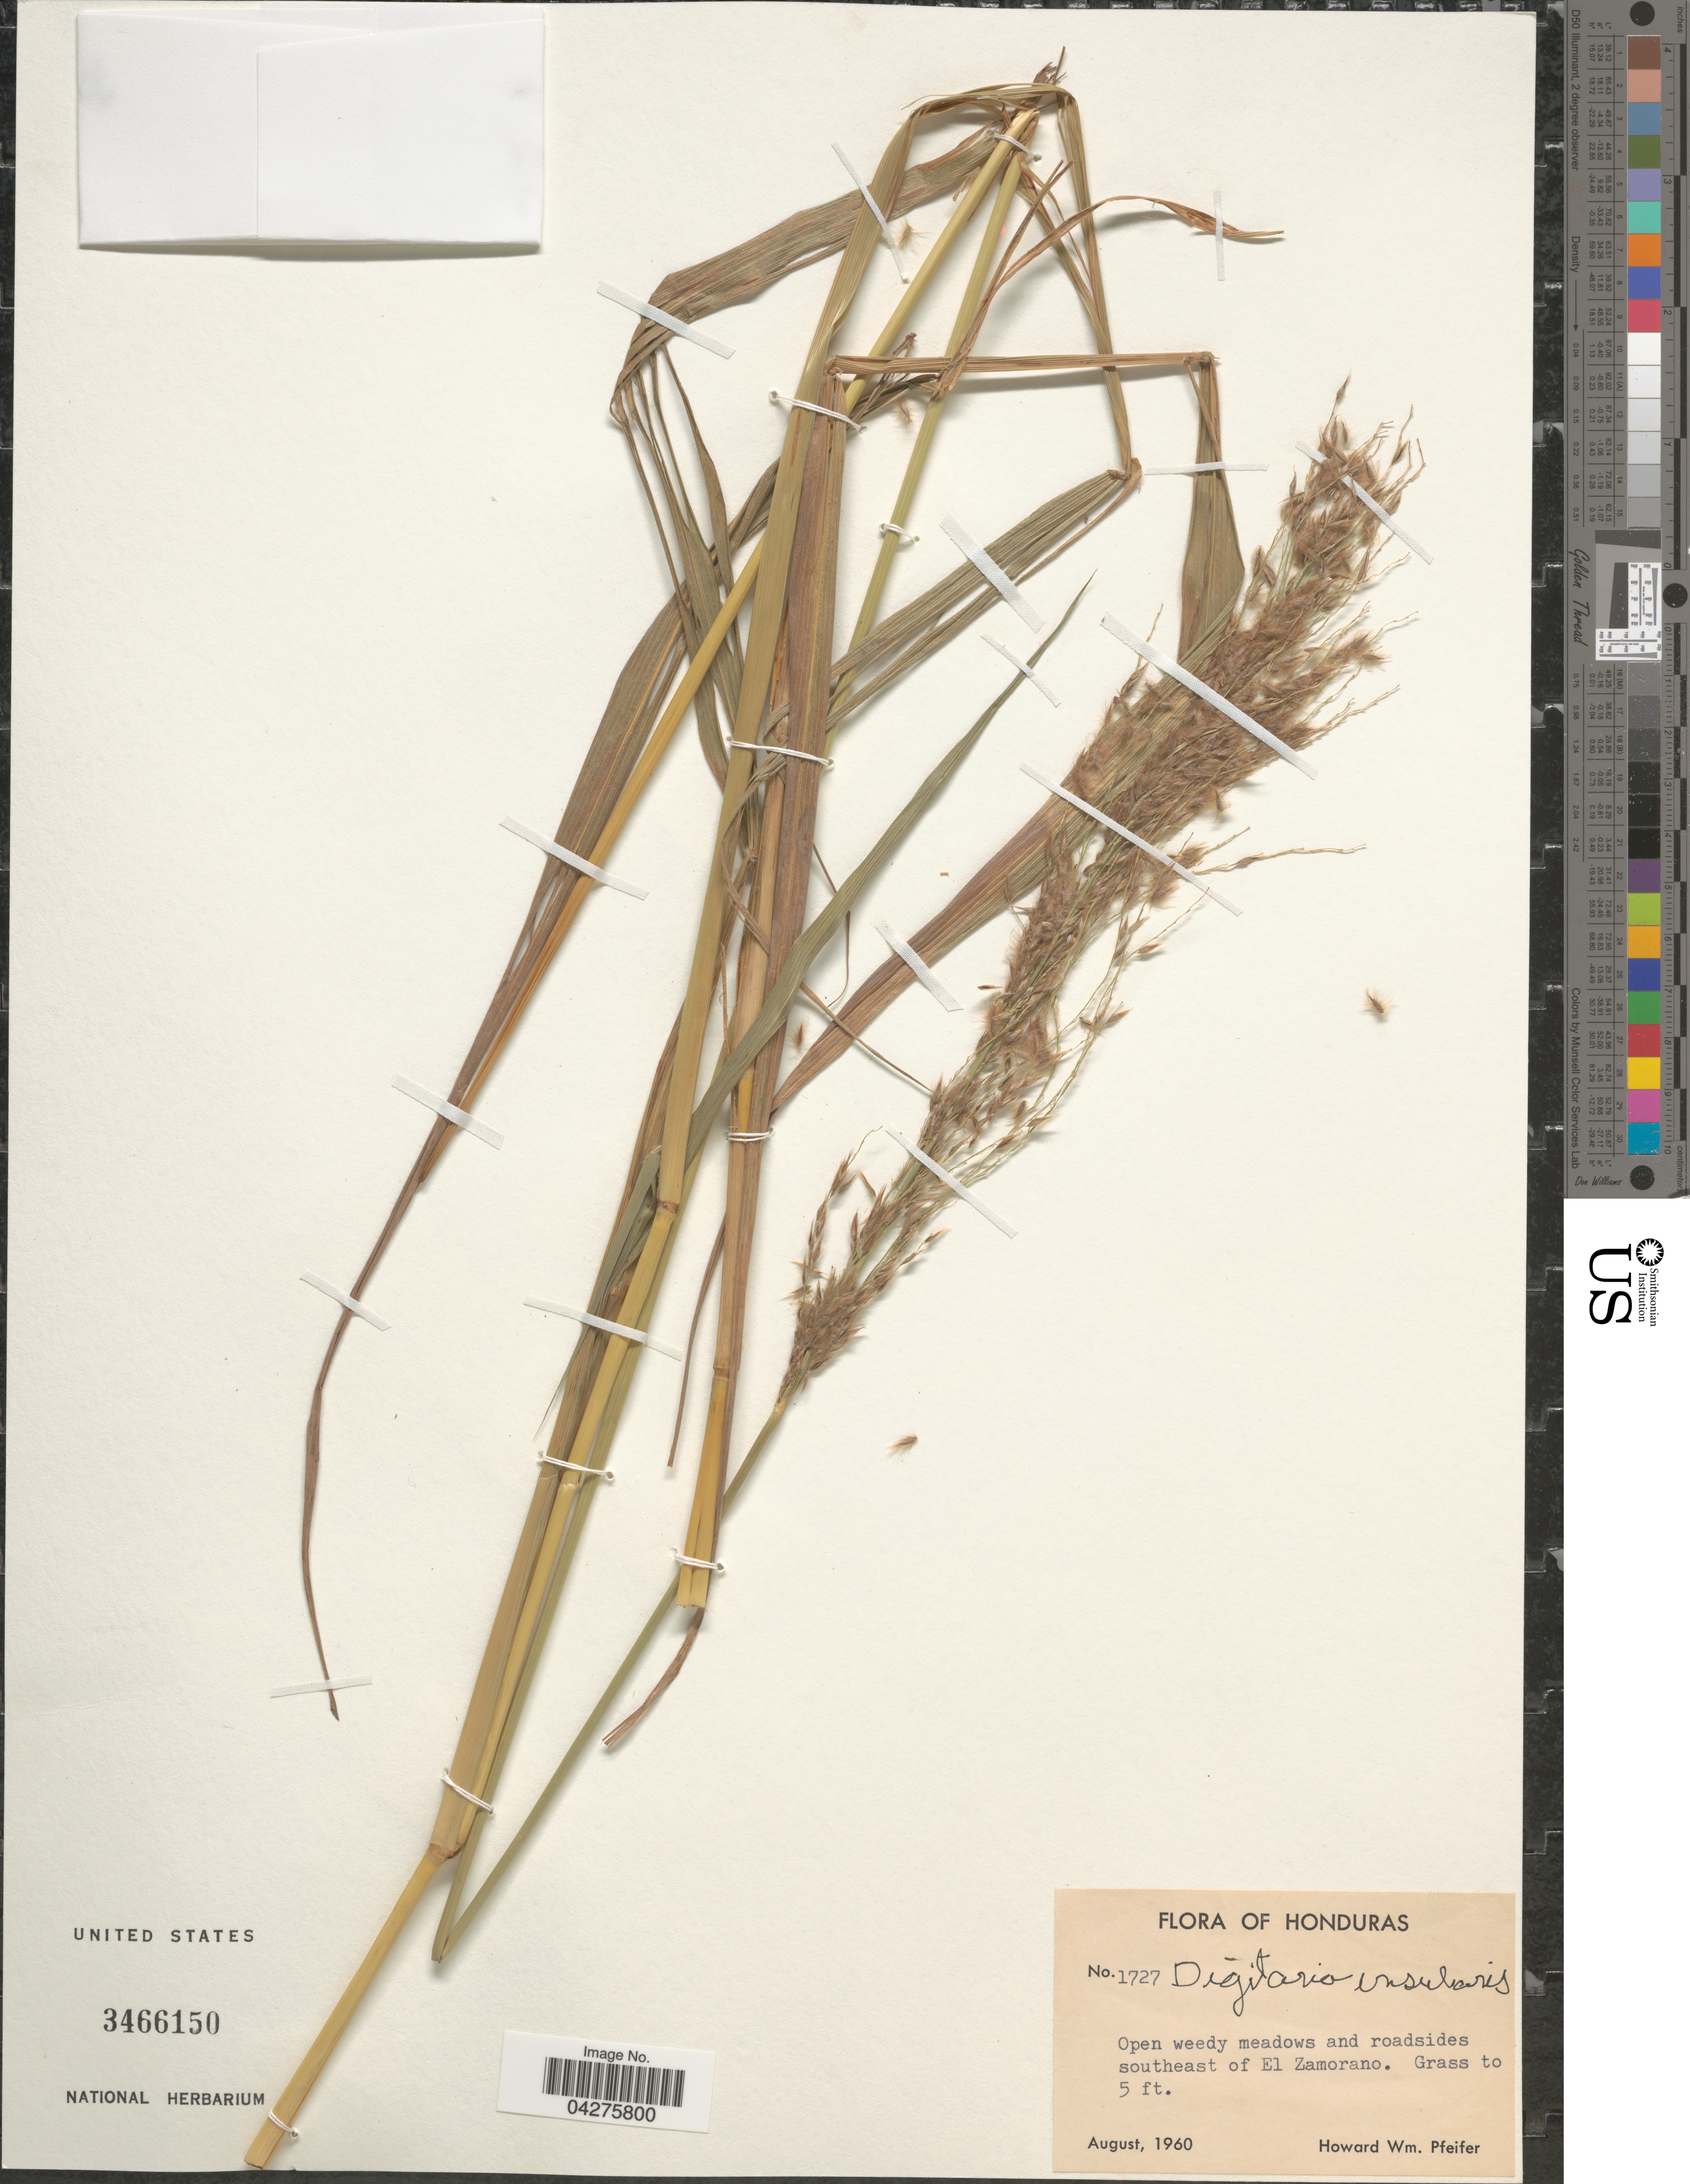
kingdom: Plantae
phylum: Tracheophyta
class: Liliopsida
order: Poales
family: Poaceae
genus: Digitaria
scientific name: Digitaria insularis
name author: (L.) Fedde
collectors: H. W. Pfeifer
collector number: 1727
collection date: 1960-08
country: Honduras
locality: Open weedy meadows and roadsides southeast of El Zamorano.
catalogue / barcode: US 3466150